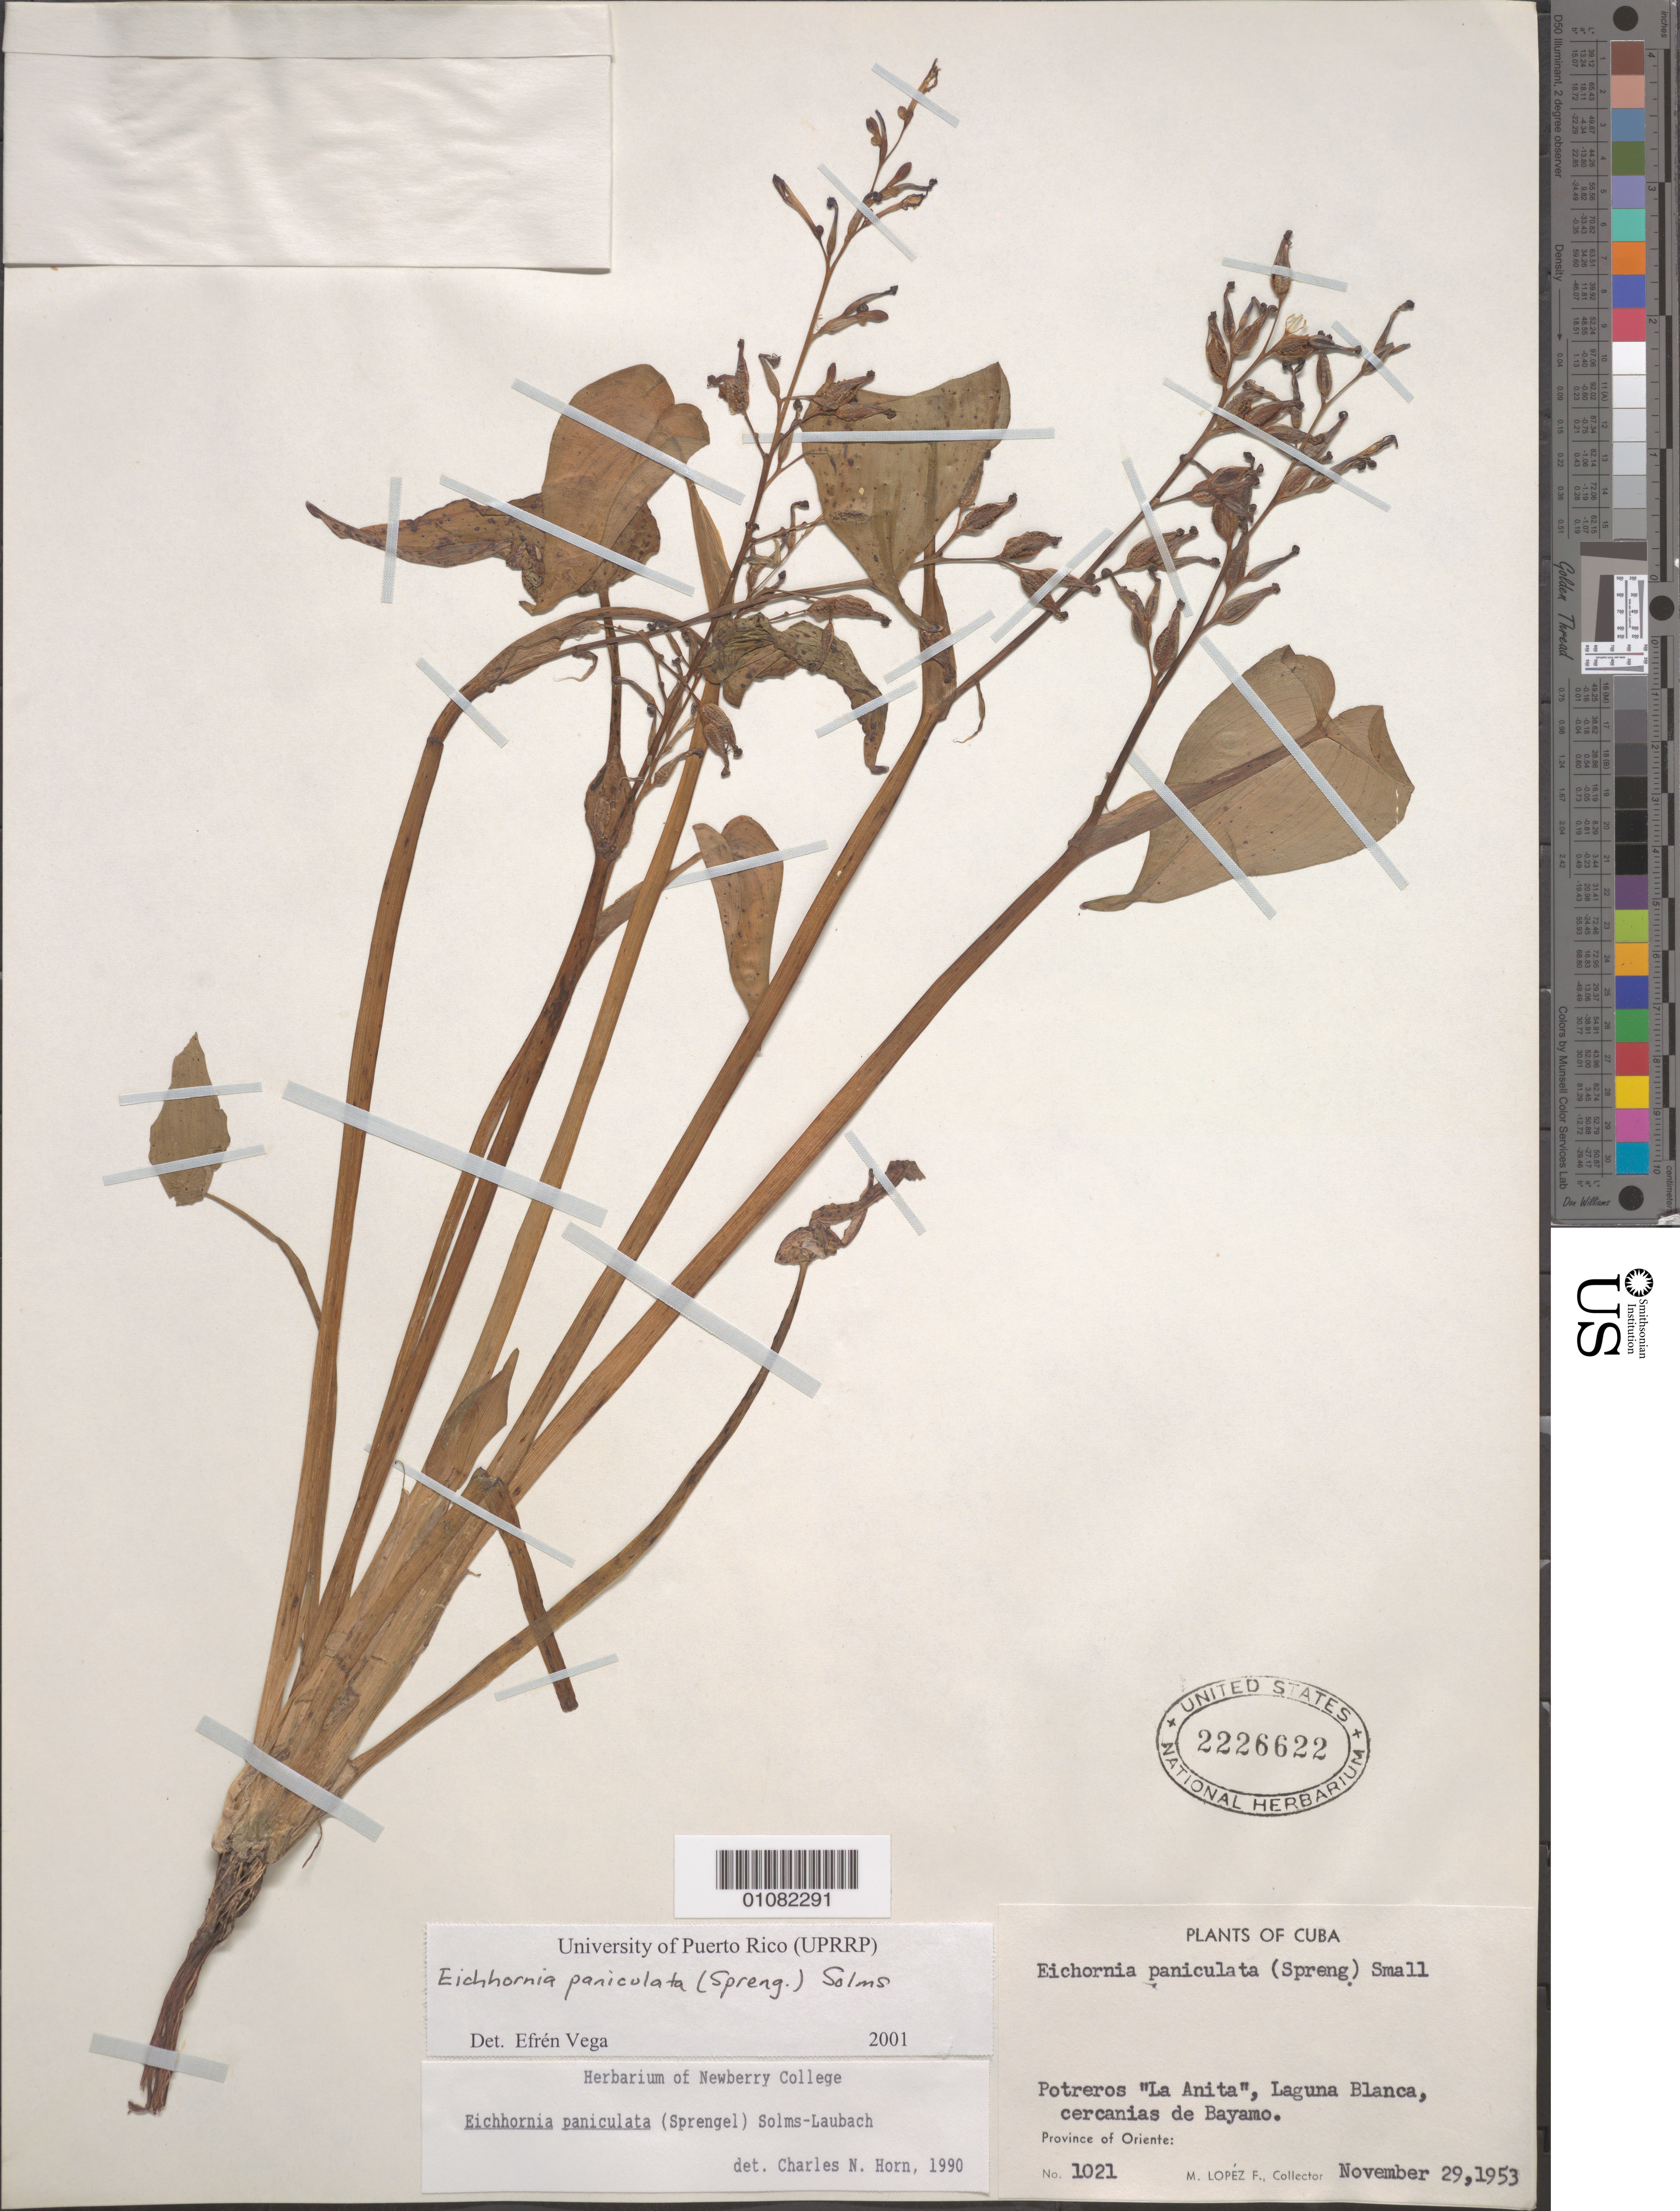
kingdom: Plantae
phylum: Tracheophyta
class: Liliopsida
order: Commelinales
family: Pontederiaceae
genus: Eichhornia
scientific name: Eichhornia paniculata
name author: Solms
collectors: M. López Figueiras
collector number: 1021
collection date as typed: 29 Nov 1953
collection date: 1953-11-29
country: Cuba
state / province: Granma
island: Cuba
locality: Province of Oriente: Potreros "La Anita," Laguna Blanca, cercanias de Bayamo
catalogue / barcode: US 2226622